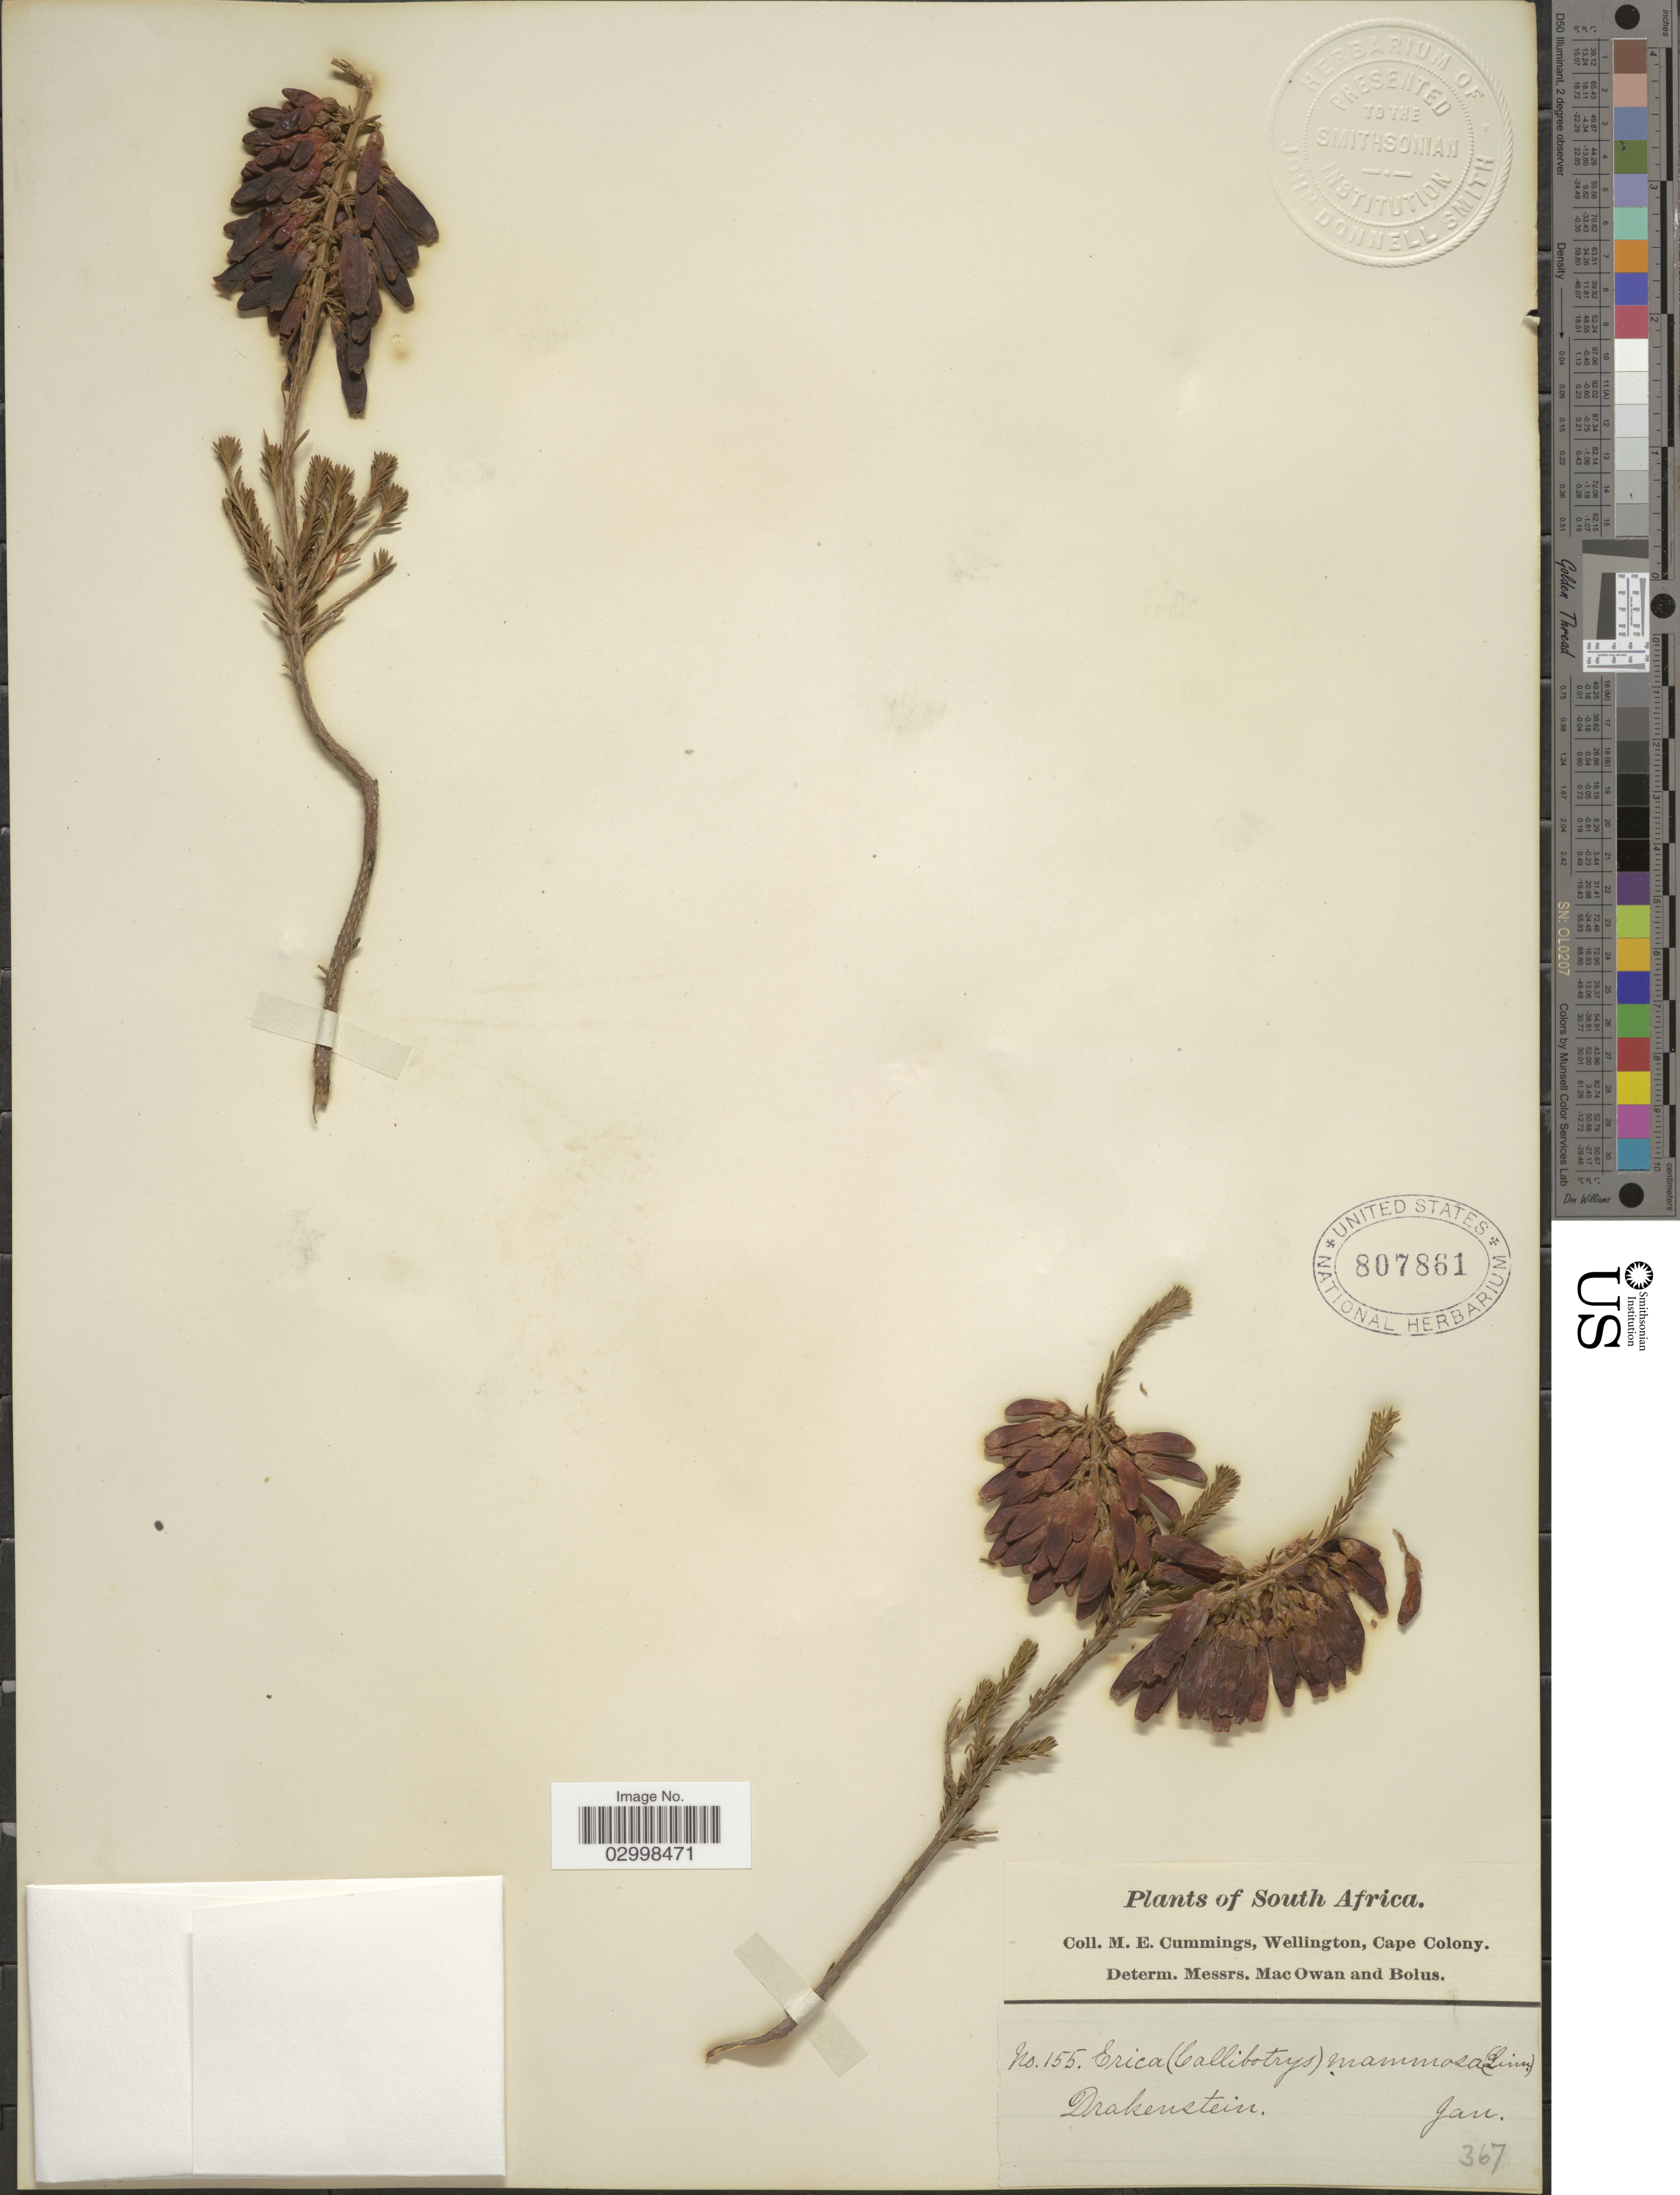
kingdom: Plantae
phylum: Tracheophyta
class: Magnoliopsida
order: Ericales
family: Ericaceae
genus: Erica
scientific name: Erica mammosa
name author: L.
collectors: M. E. Cummings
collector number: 155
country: South Africa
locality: Drakenstein.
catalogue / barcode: US 807861